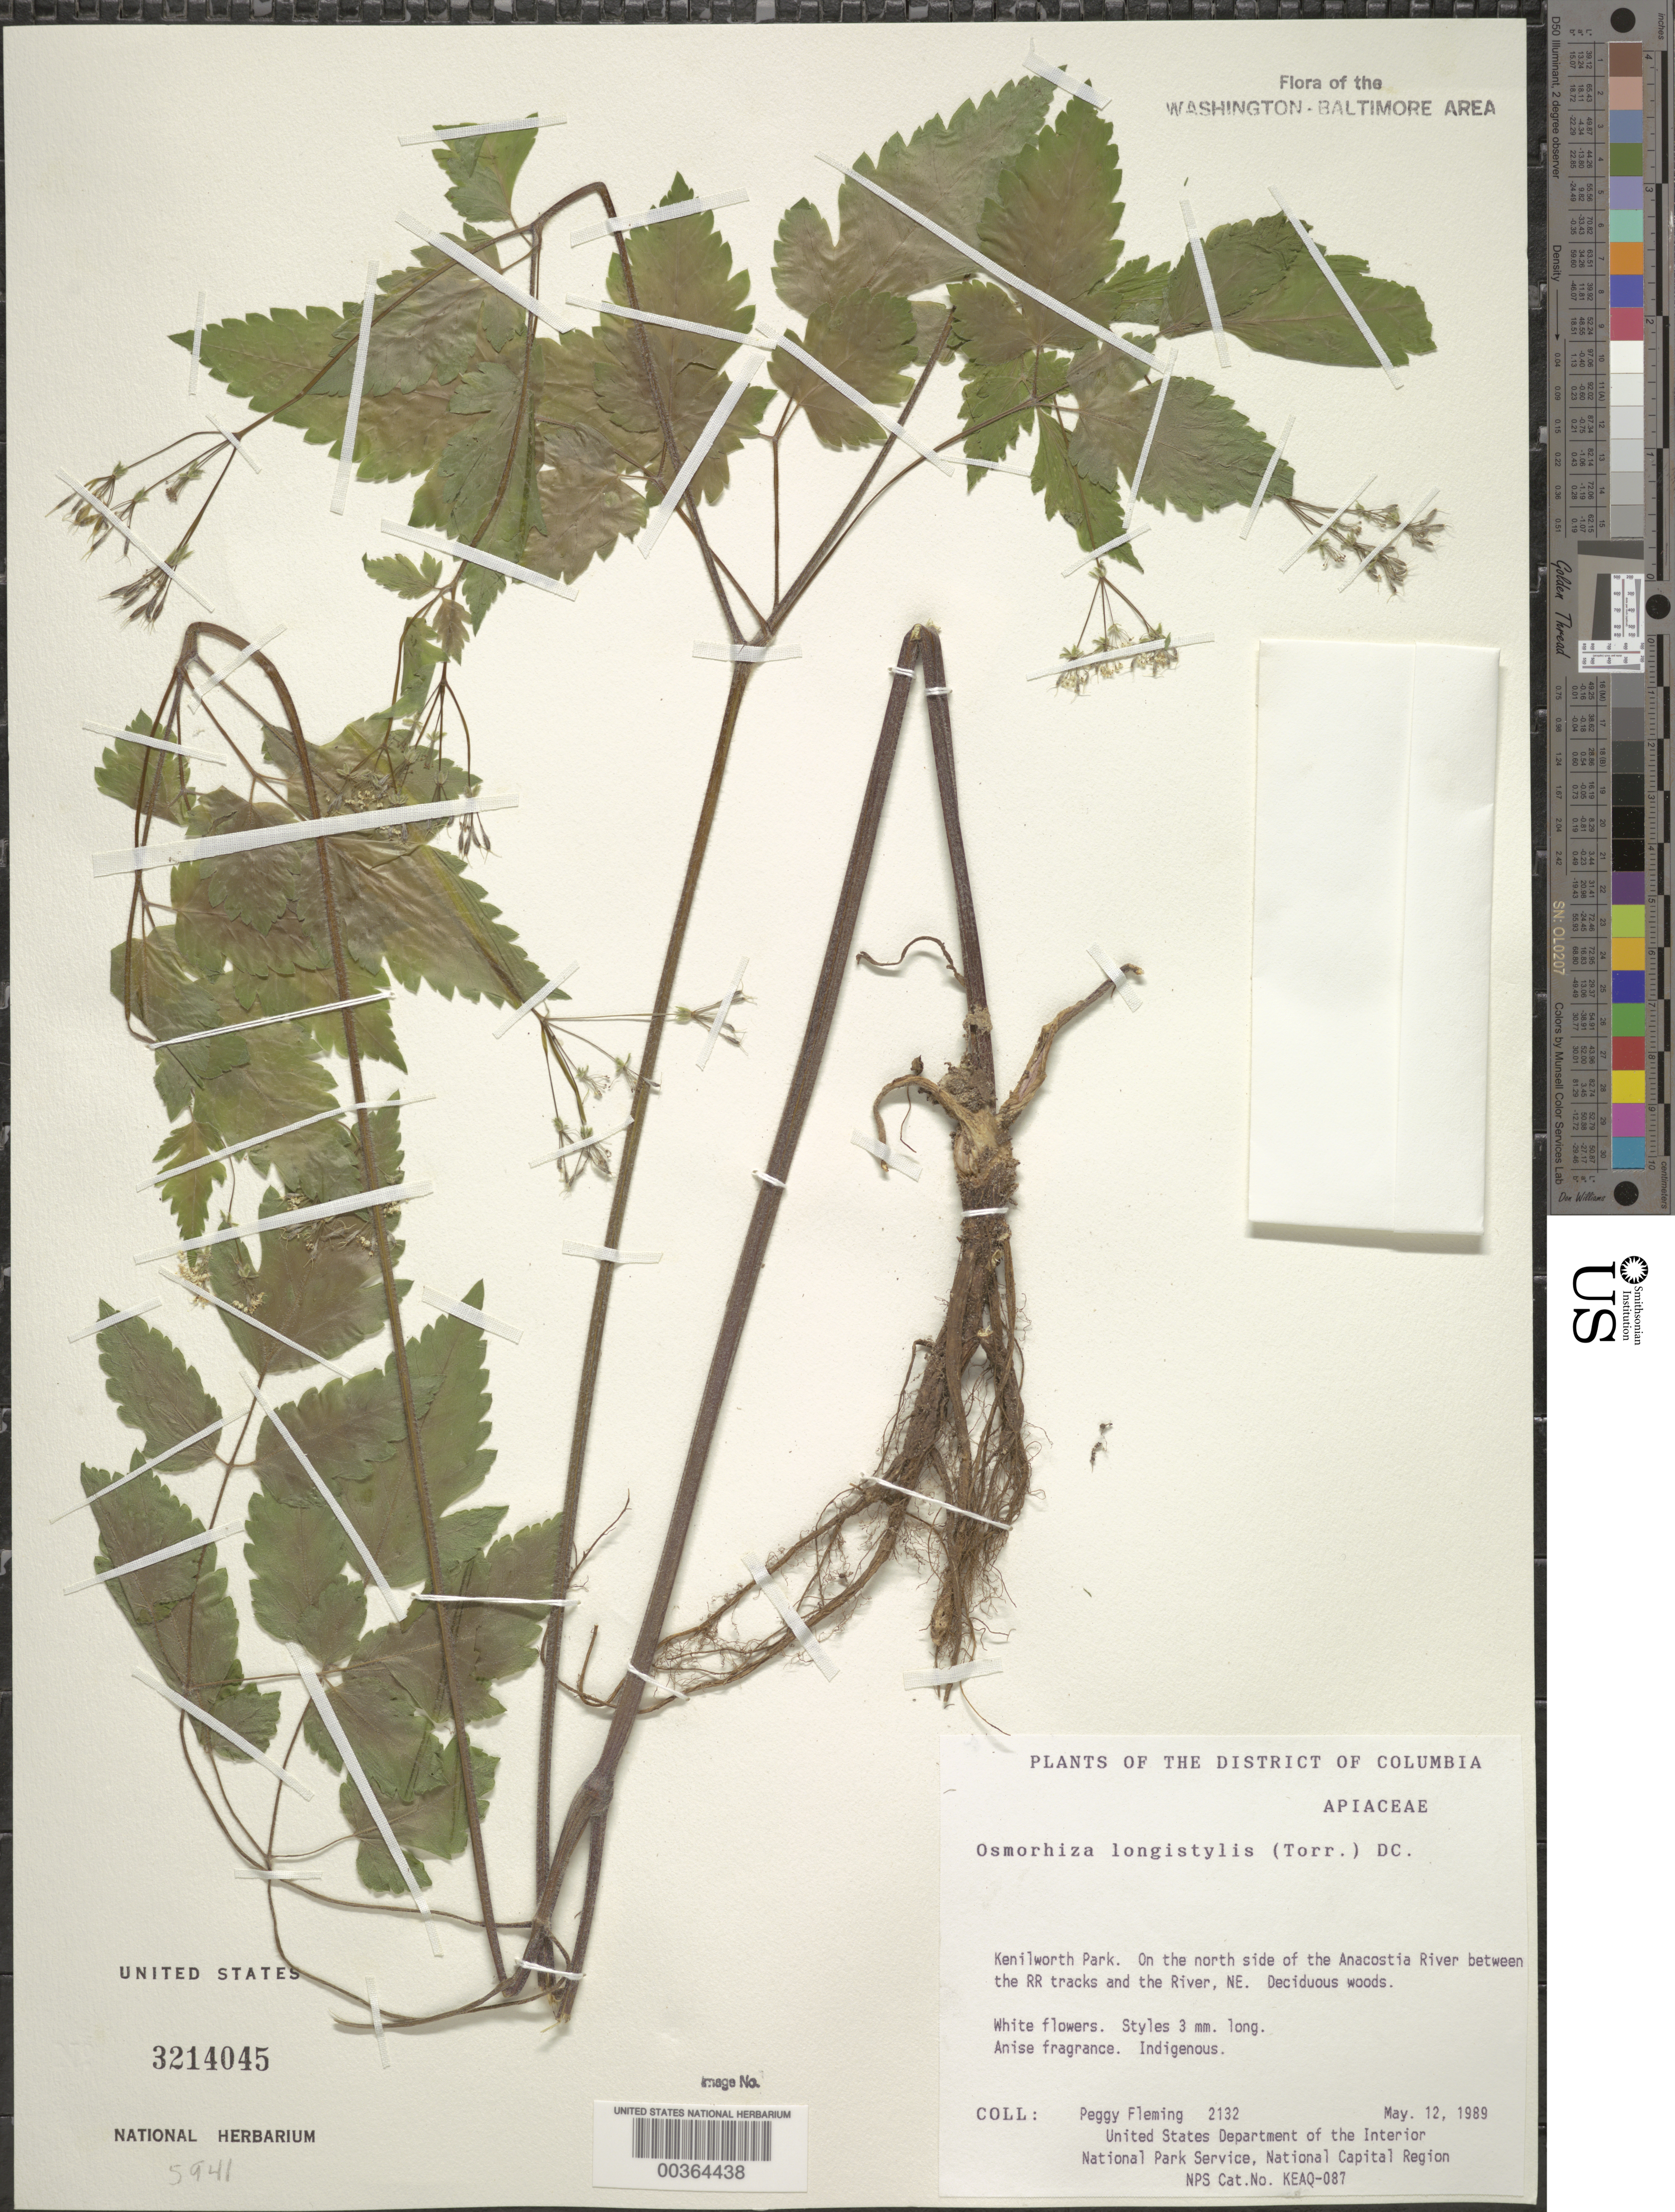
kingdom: Plantae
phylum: Tracheophyta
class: Magnoliopsida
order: Apiales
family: Apiaceae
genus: Osmorhiza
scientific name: Osmorhiza longistylis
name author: (Torr.) DC.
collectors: P. Fleming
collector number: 2132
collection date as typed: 12 May 1989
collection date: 1989-05-12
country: United States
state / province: District of Columbia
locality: Kenilworth Park, on N side of Anacostia River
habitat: Deciduous woods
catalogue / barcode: US 3214045